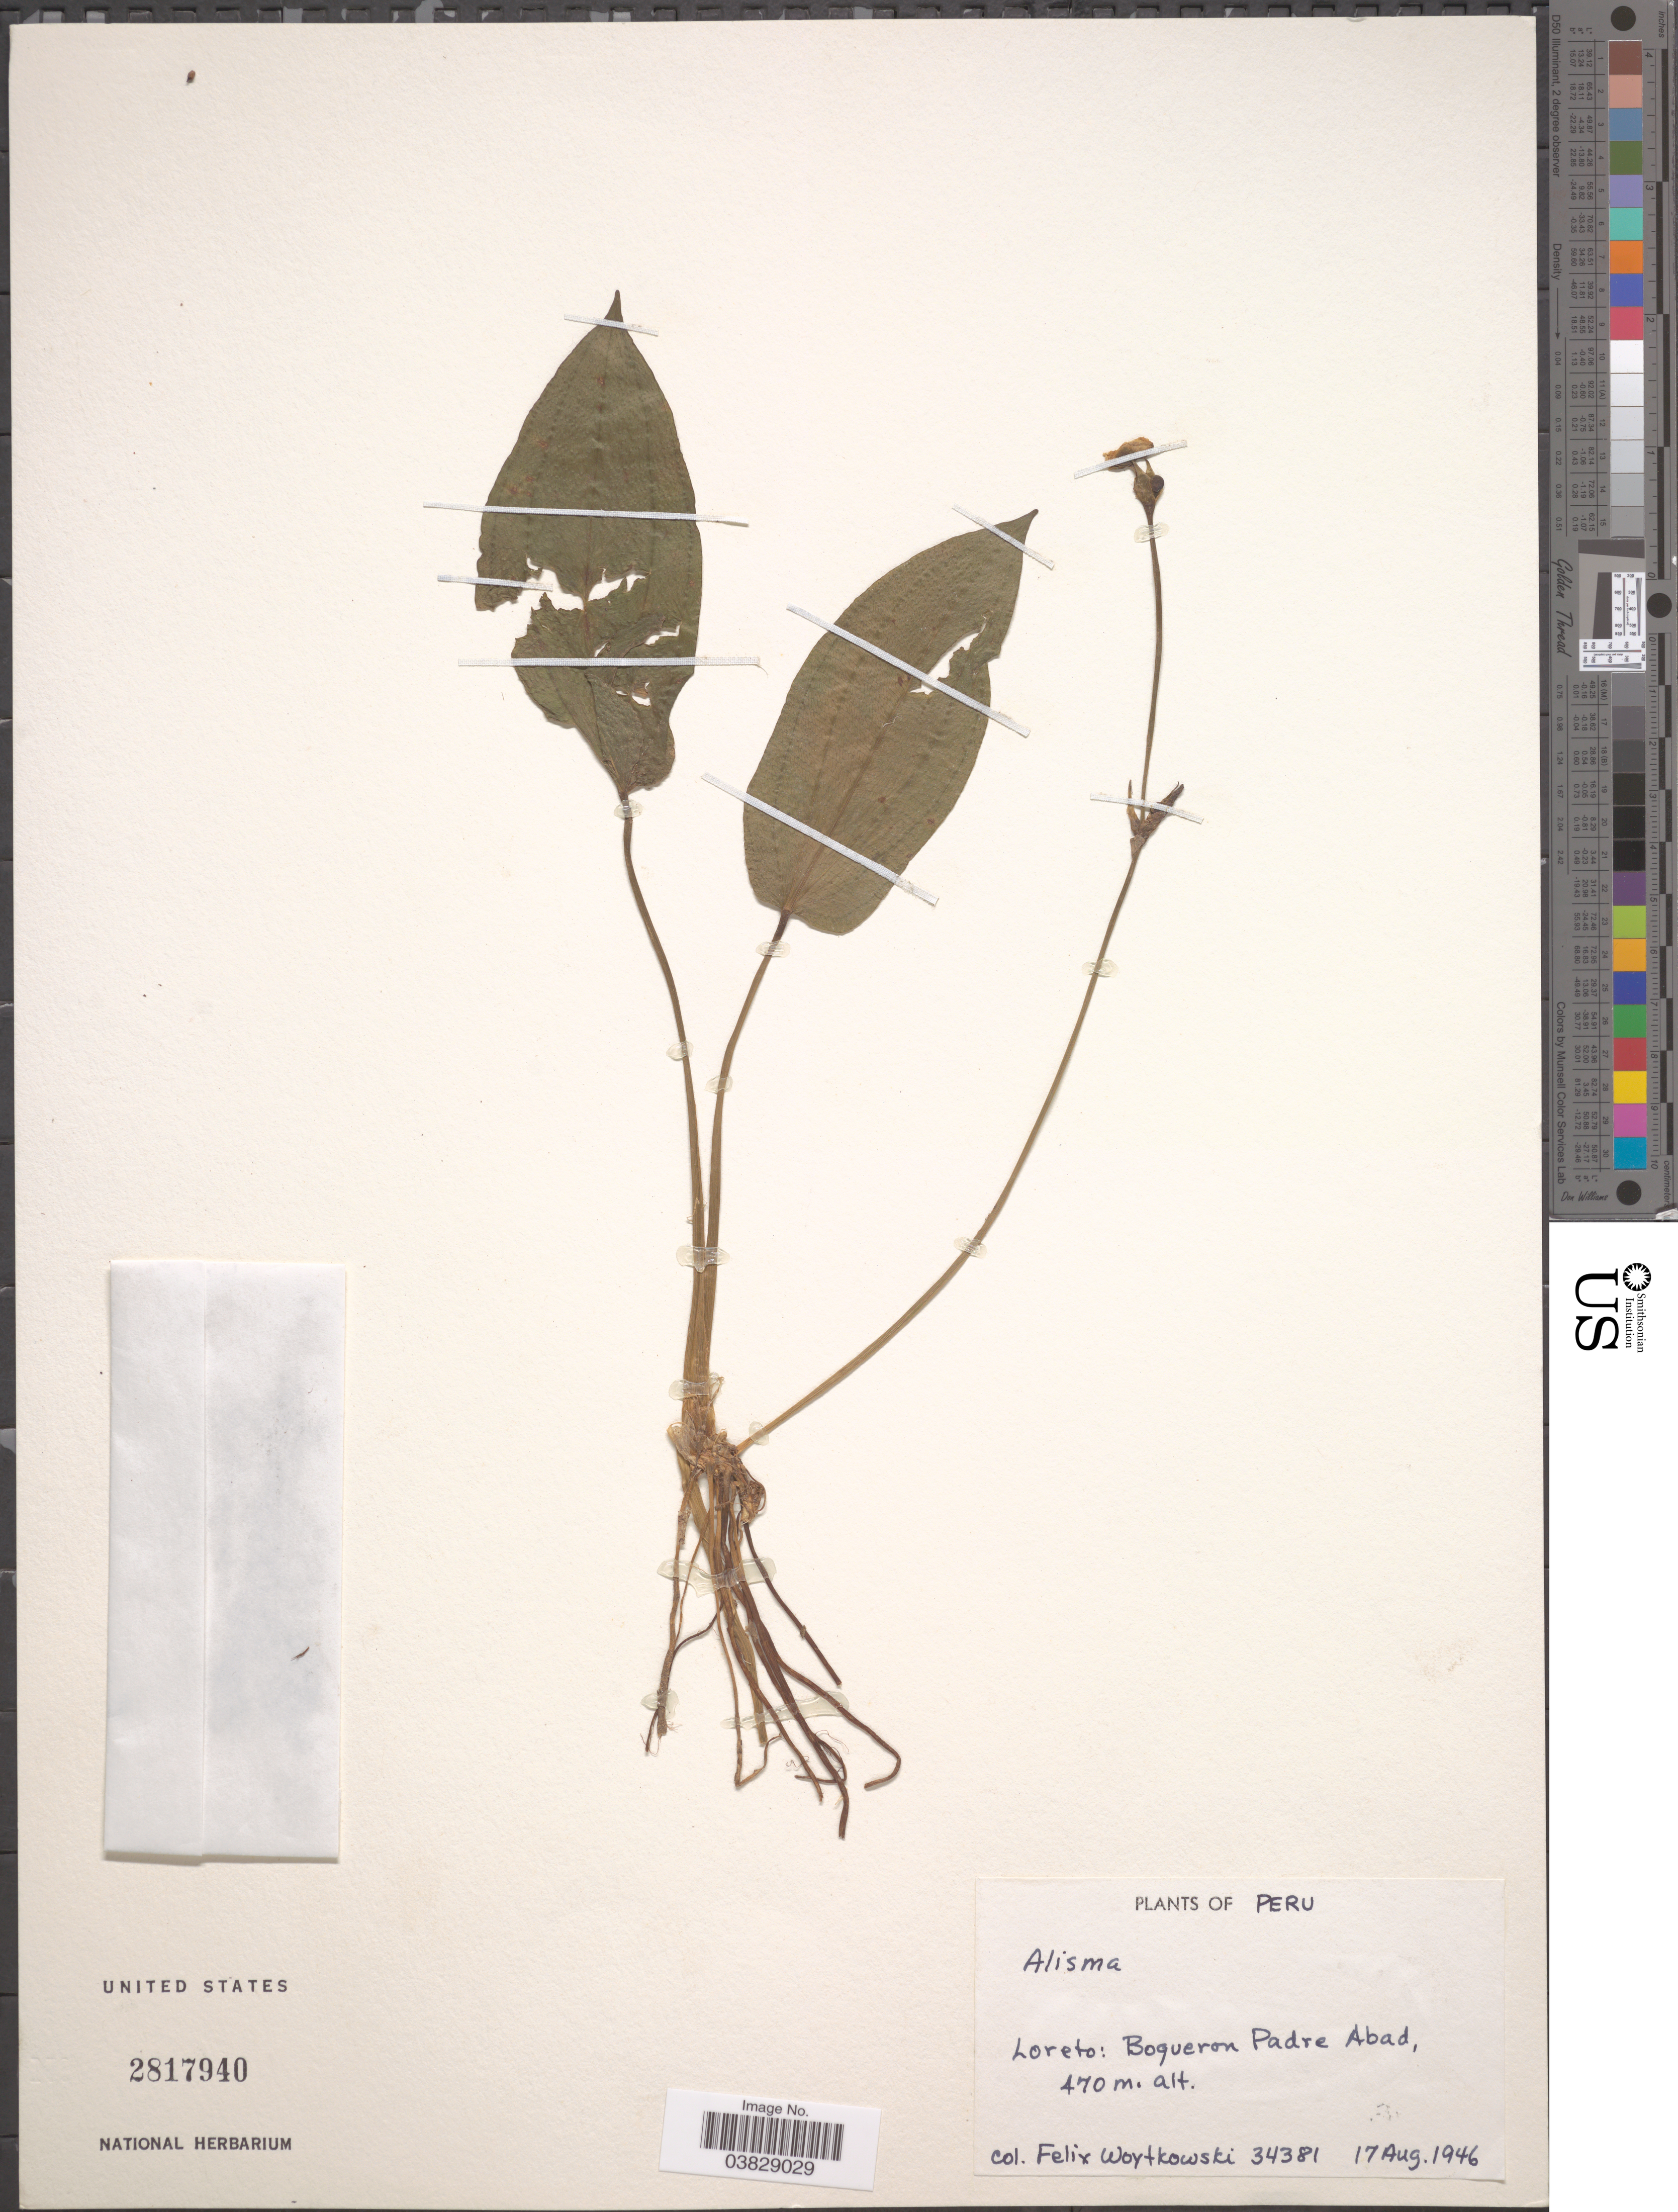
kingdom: Plantae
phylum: Tracheophyta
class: Liliopsida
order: Alismatales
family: Alismataceae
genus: Alisma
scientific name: Alisma sp.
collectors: F. Woytkowski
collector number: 34381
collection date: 1946-08-17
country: Peru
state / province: Loreto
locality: Boqueron Padre Abad.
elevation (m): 470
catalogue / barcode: US 2817940